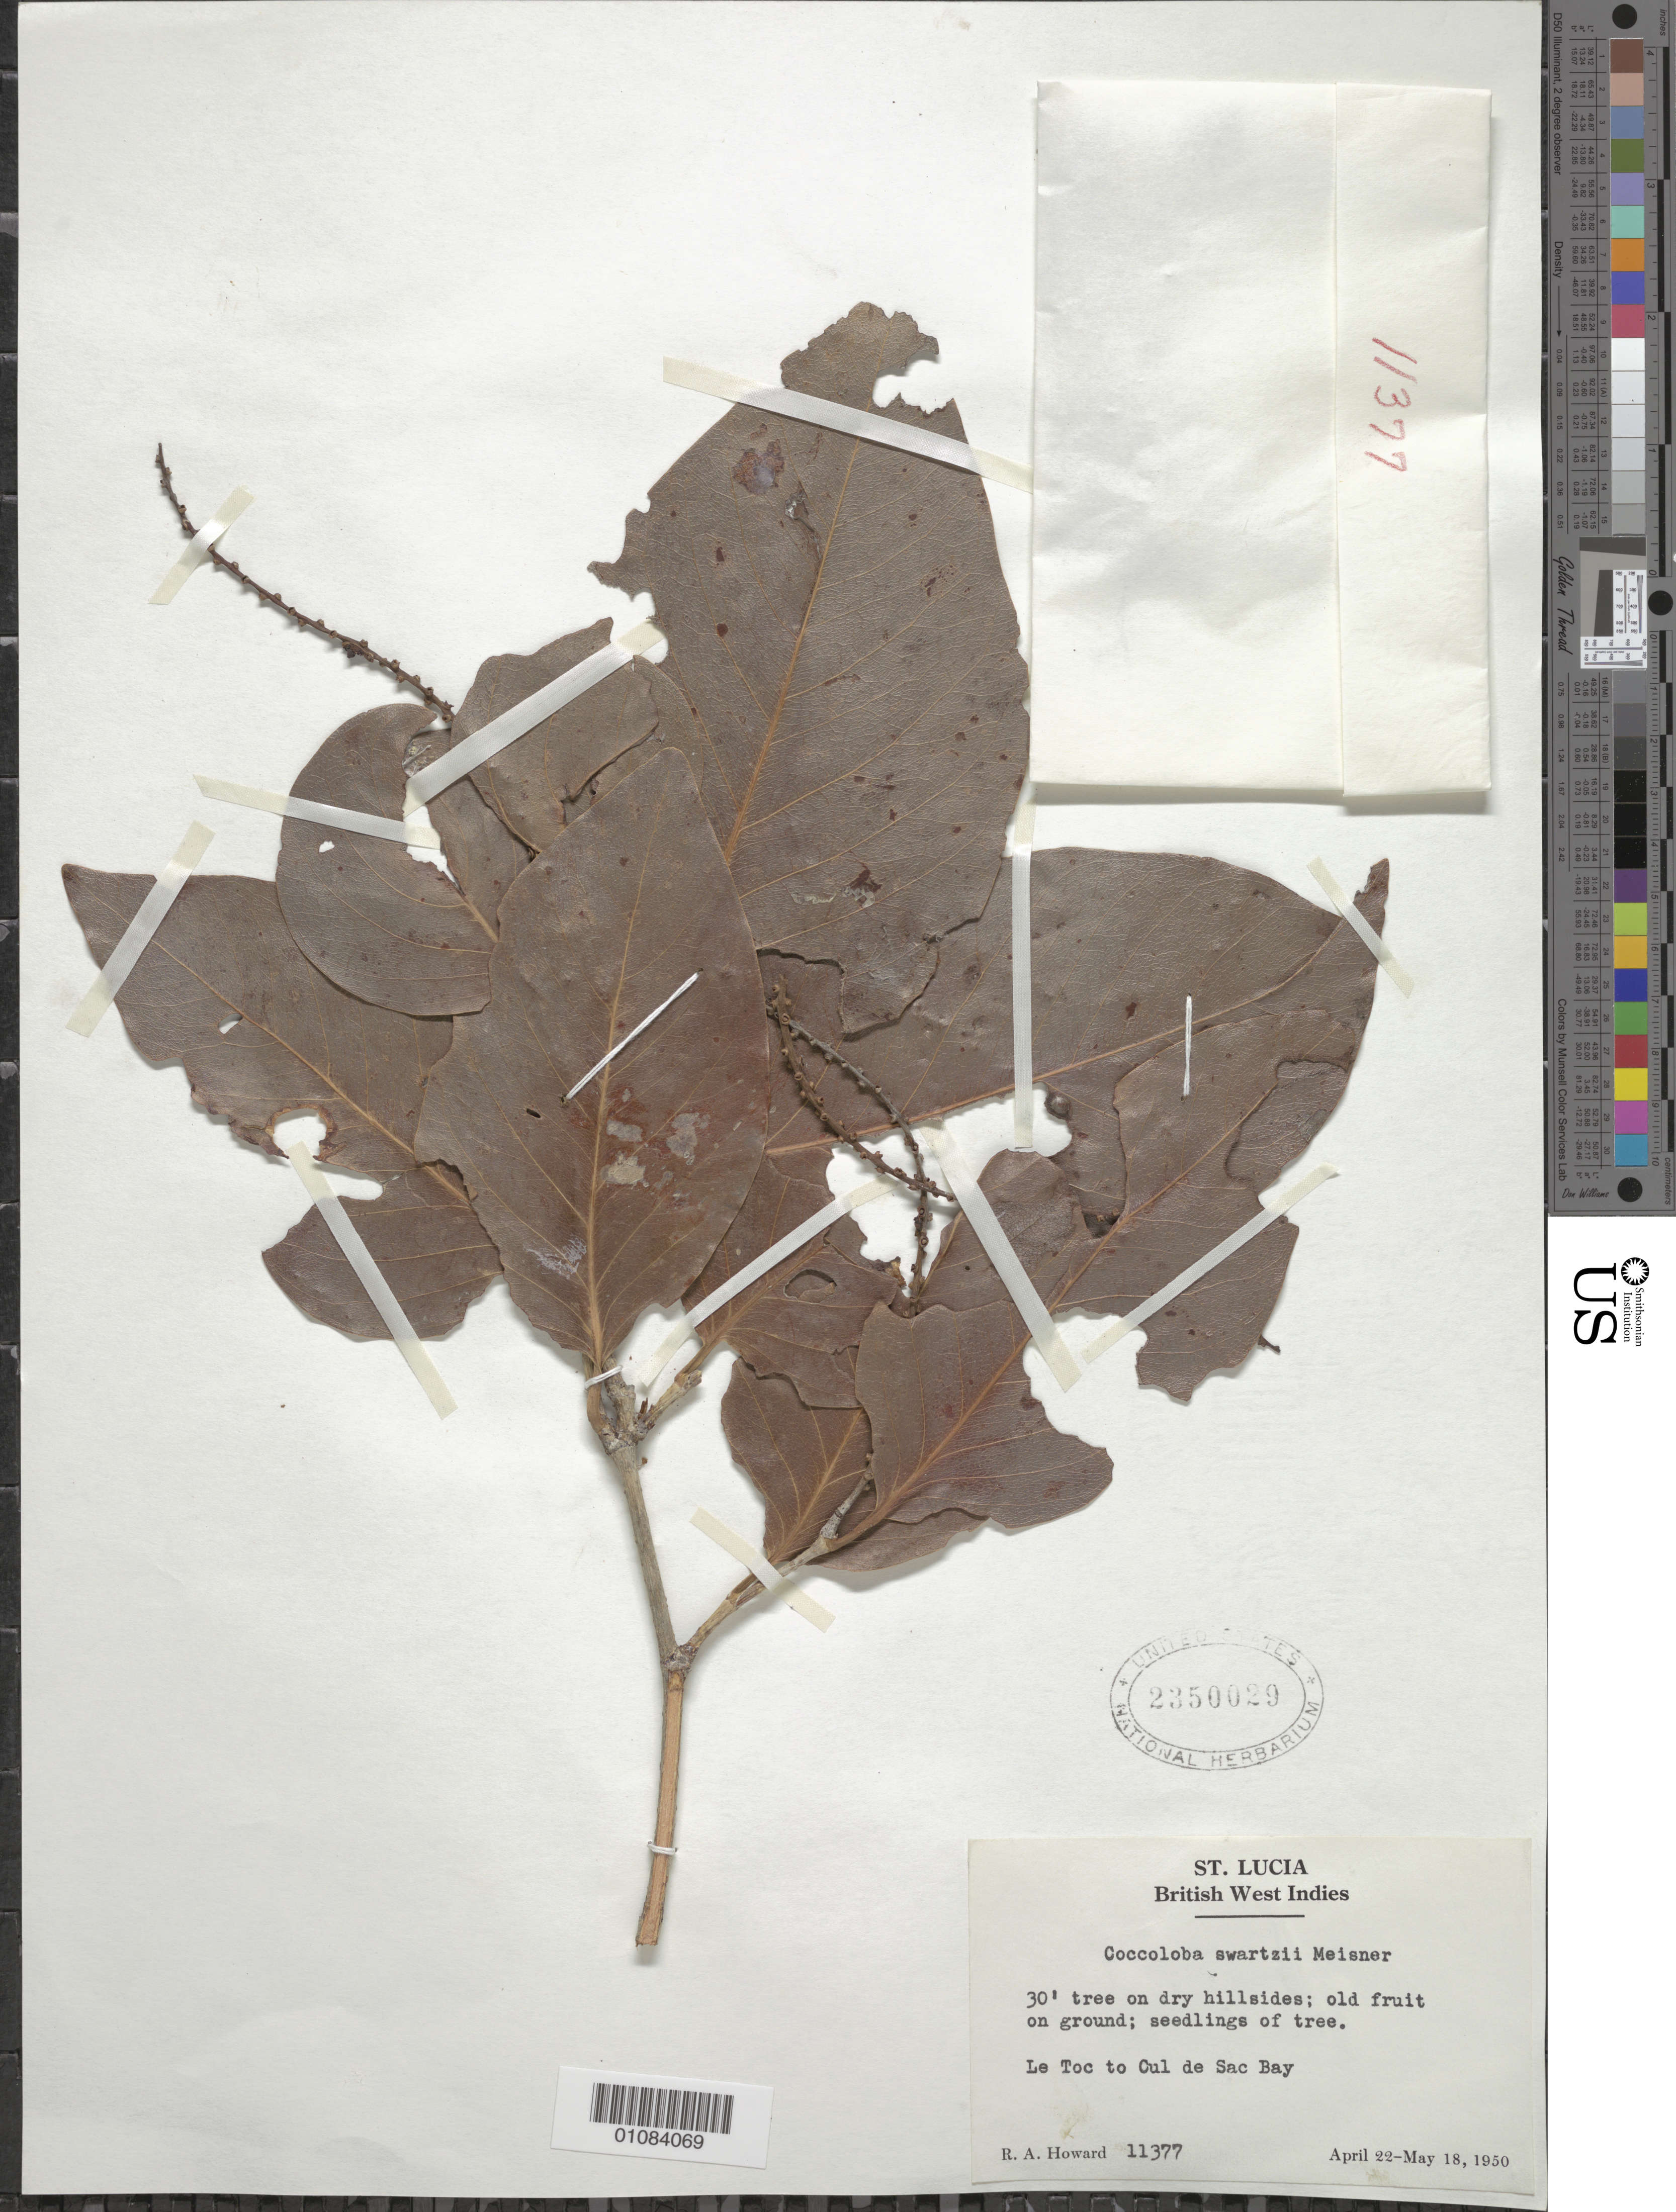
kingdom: Plantae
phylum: Tracheophyta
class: Magnoliopsida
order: Caryophyllales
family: Polygonaceae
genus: Coccoloba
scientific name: Coccoloba swartzii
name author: Meisn.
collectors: R. A. Howard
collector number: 11377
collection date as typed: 22 Apr 1950 to 18 May 1950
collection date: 1950-04-22/1950-05-18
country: St. Lucia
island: St. Lucia I.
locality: Le Toc to Cul de Sac Bay.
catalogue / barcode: US 2350029